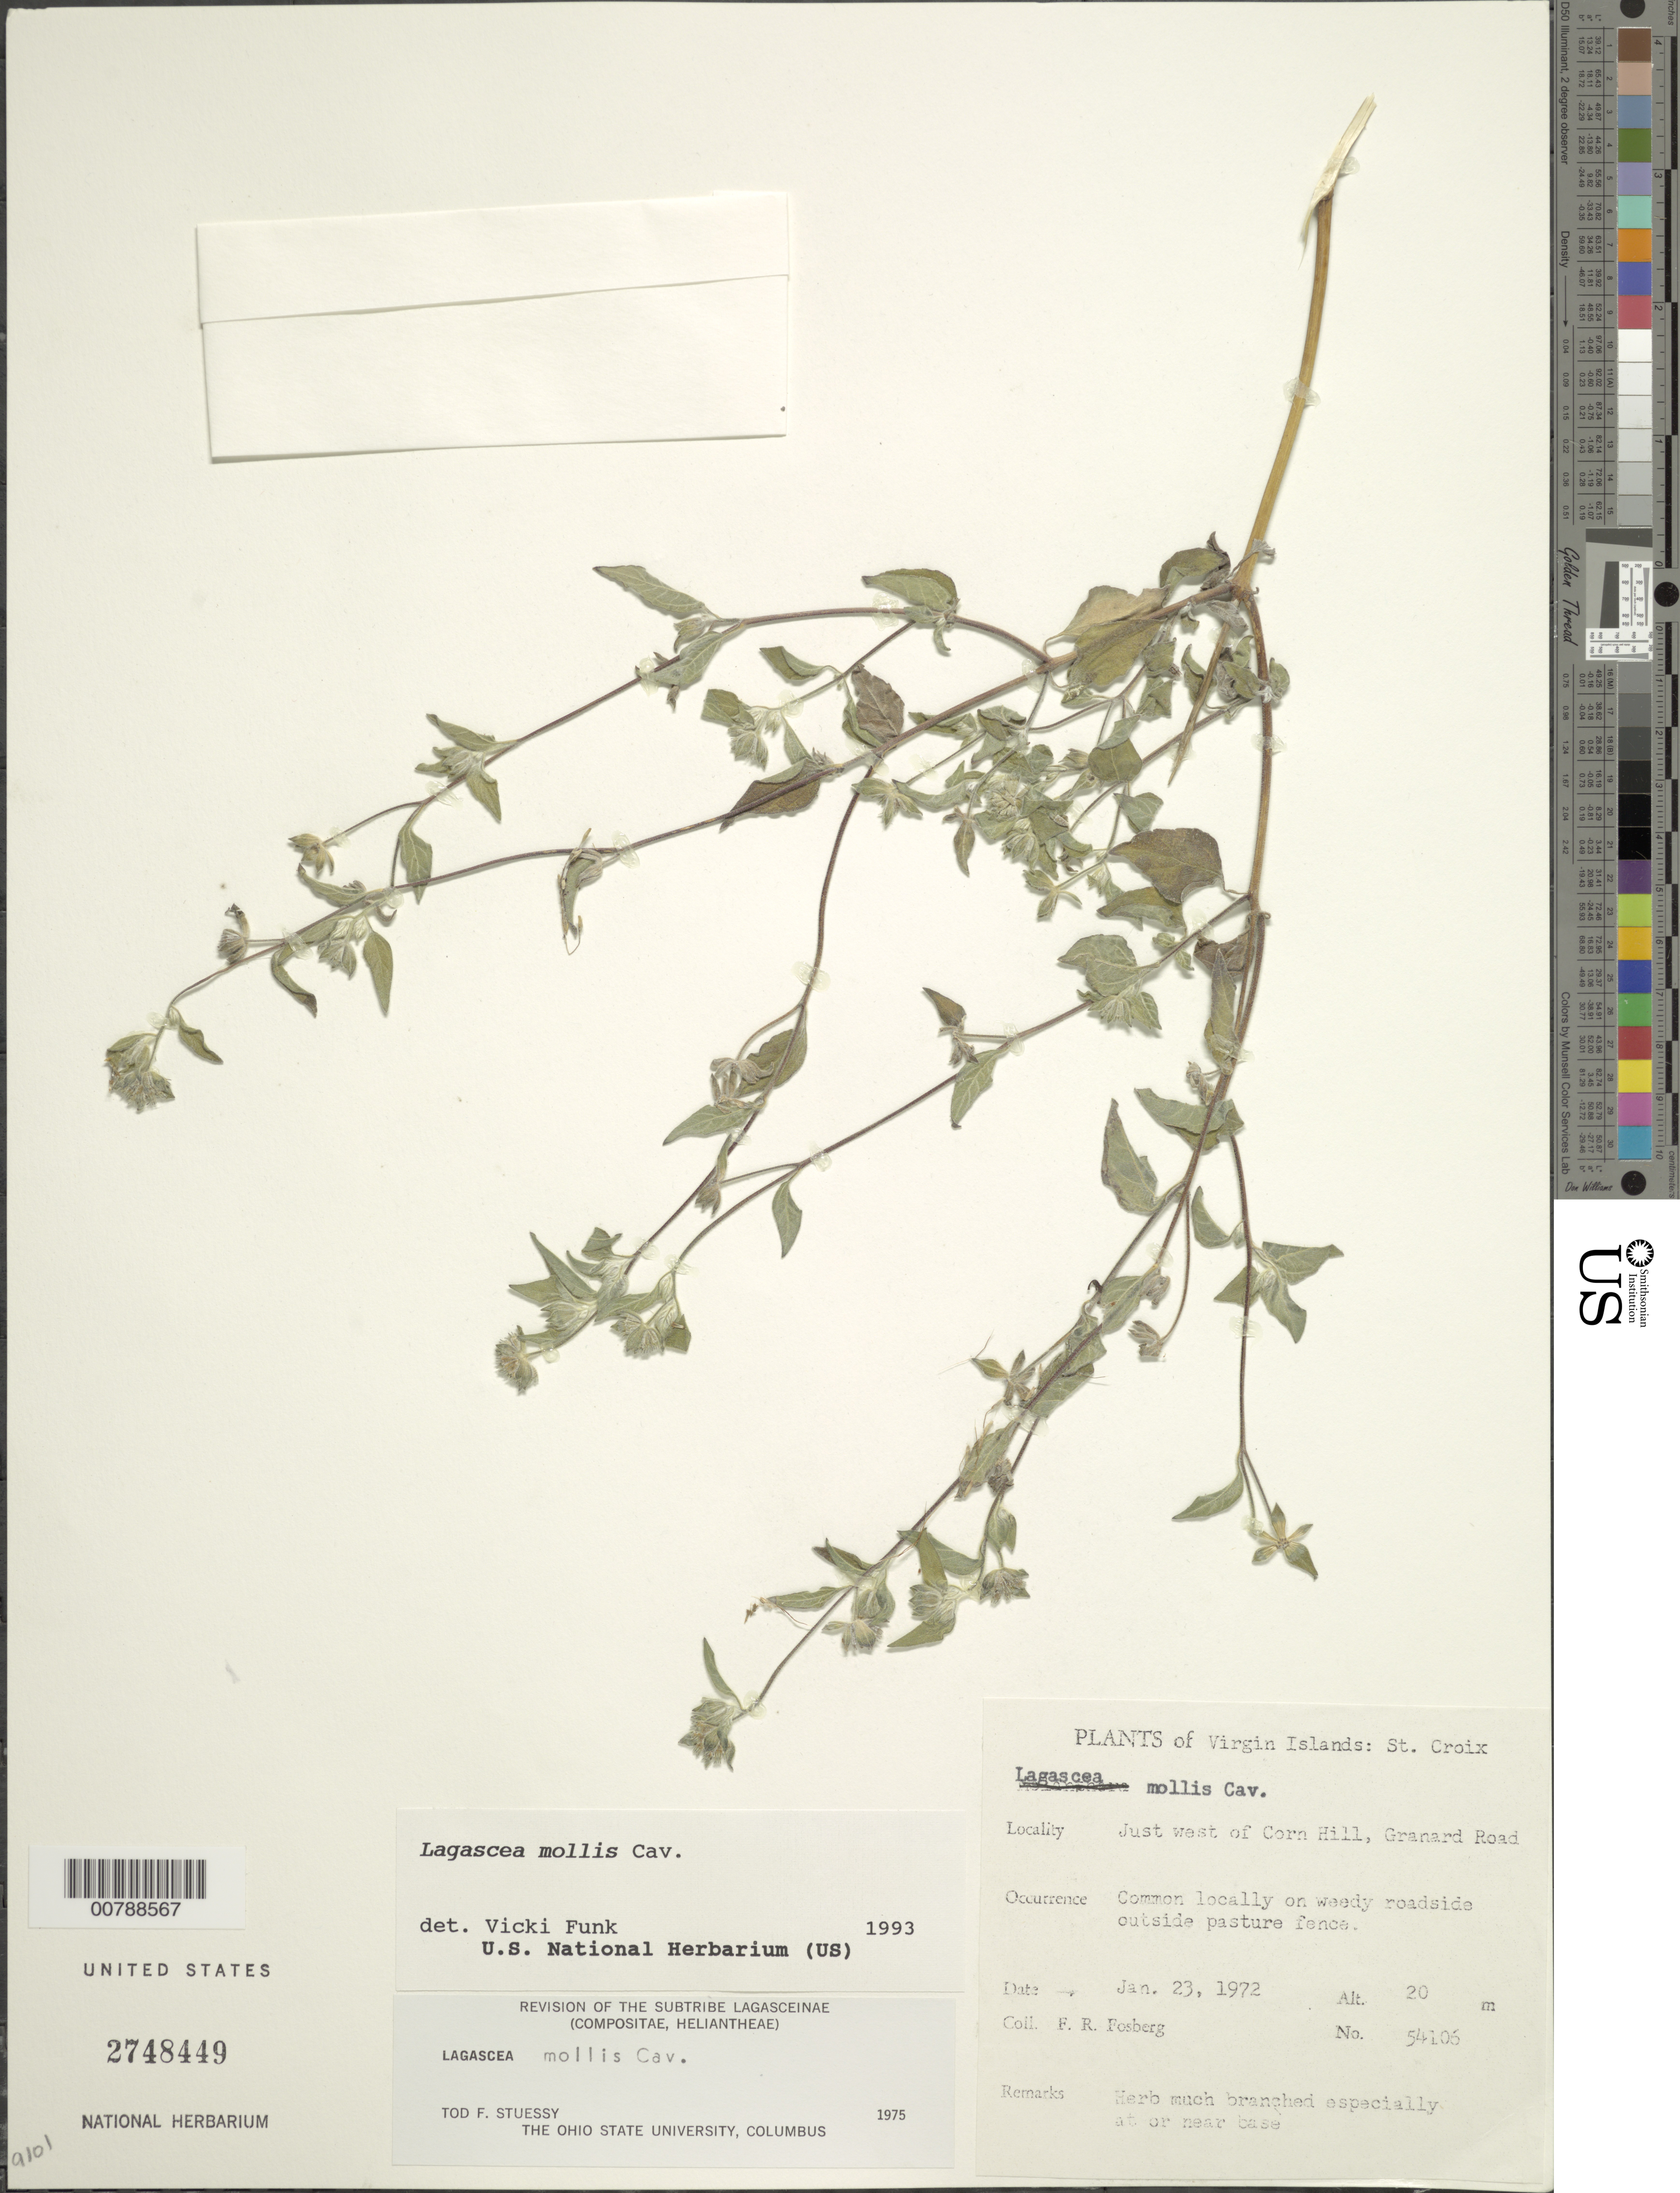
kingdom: Plantae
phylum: Tracheophyta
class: Magnoliopsida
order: Asterales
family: Asteraceae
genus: Lagascea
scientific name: Lagascea mollis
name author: Cav.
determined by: Funk, Vicki A., (BOT), Smithsonian Institution - National Museum of Natural History (UNITED STATES)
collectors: F. R. Fosberg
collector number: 54106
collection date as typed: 23 Jan 1972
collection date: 1972-01-23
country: U.S. Virgin Islands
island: St. Croix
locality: Just west of Corn Hill, Granard Road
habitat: Common locally on weedy roadside outside pasture fence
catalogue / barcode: US 2748449